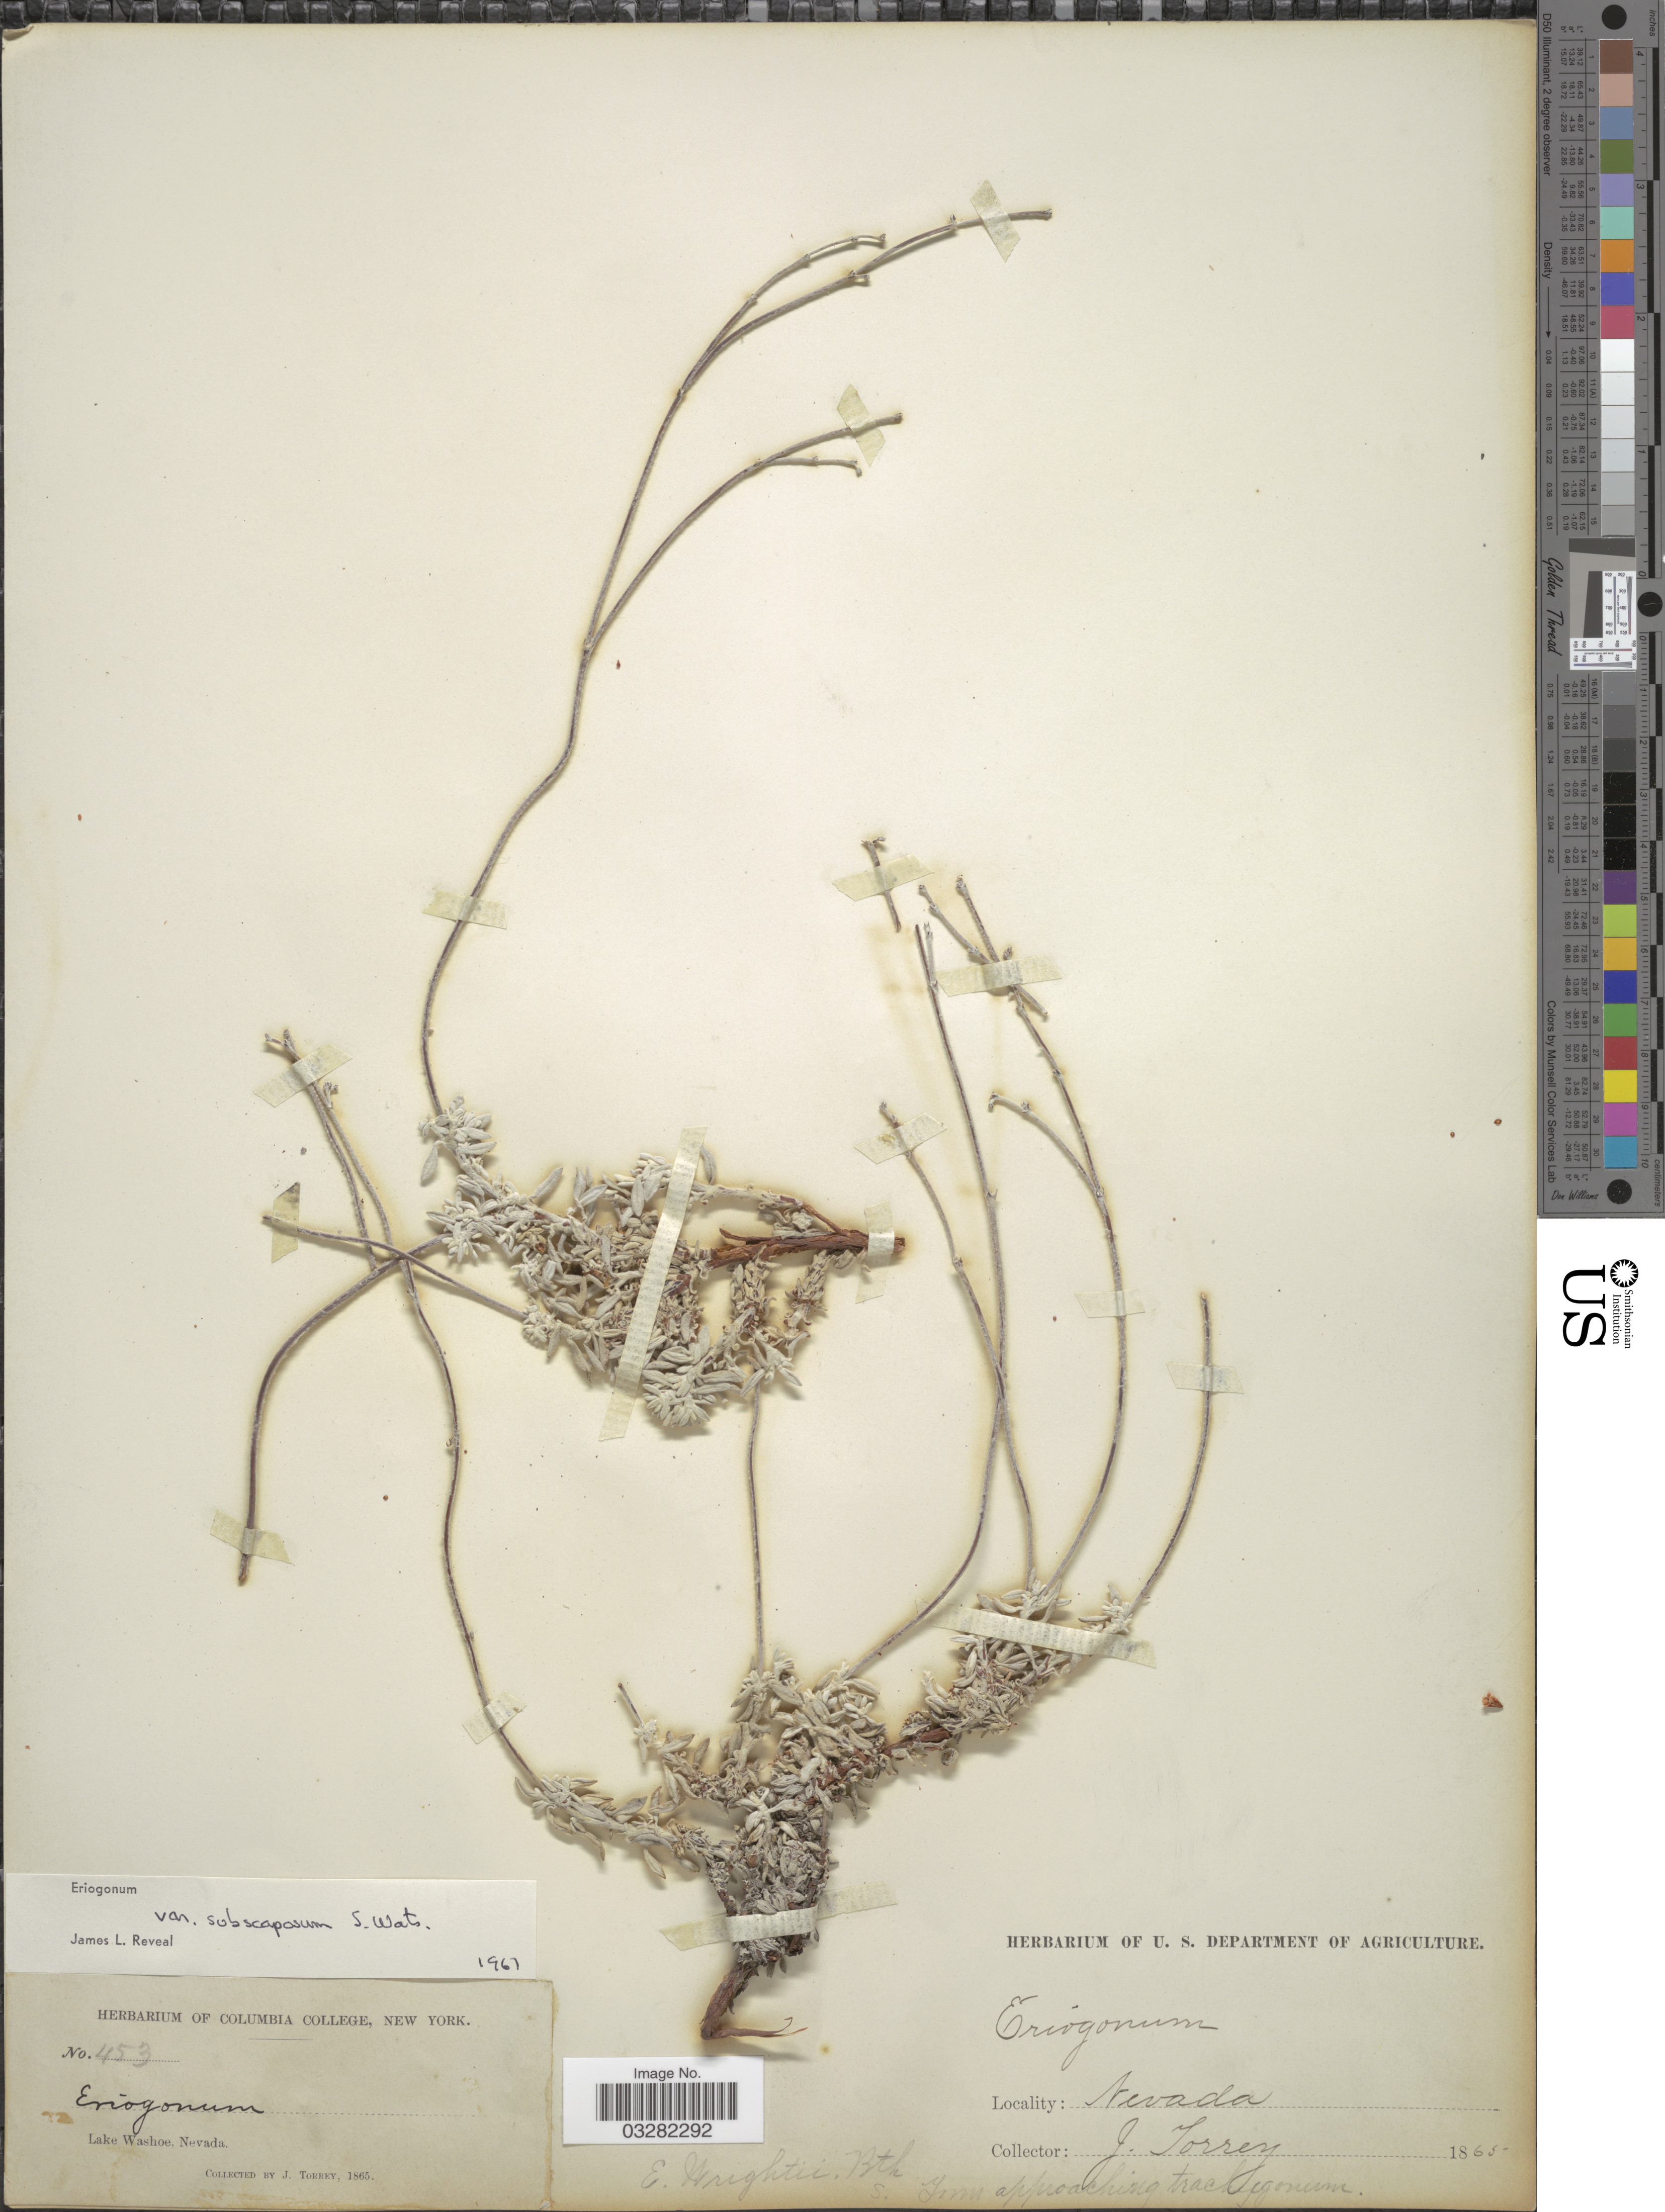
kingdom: Plantae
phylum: Tracheophyta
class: Magnoliopsida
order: Caryophyllales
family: Polygonaceae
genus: Eriogonum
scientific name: Eriogonum wrightii var. subscaposum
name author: S. Watson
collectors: J. Torrey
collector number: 453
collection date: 1865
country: United States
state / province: Nevada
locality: Lake Washoe.